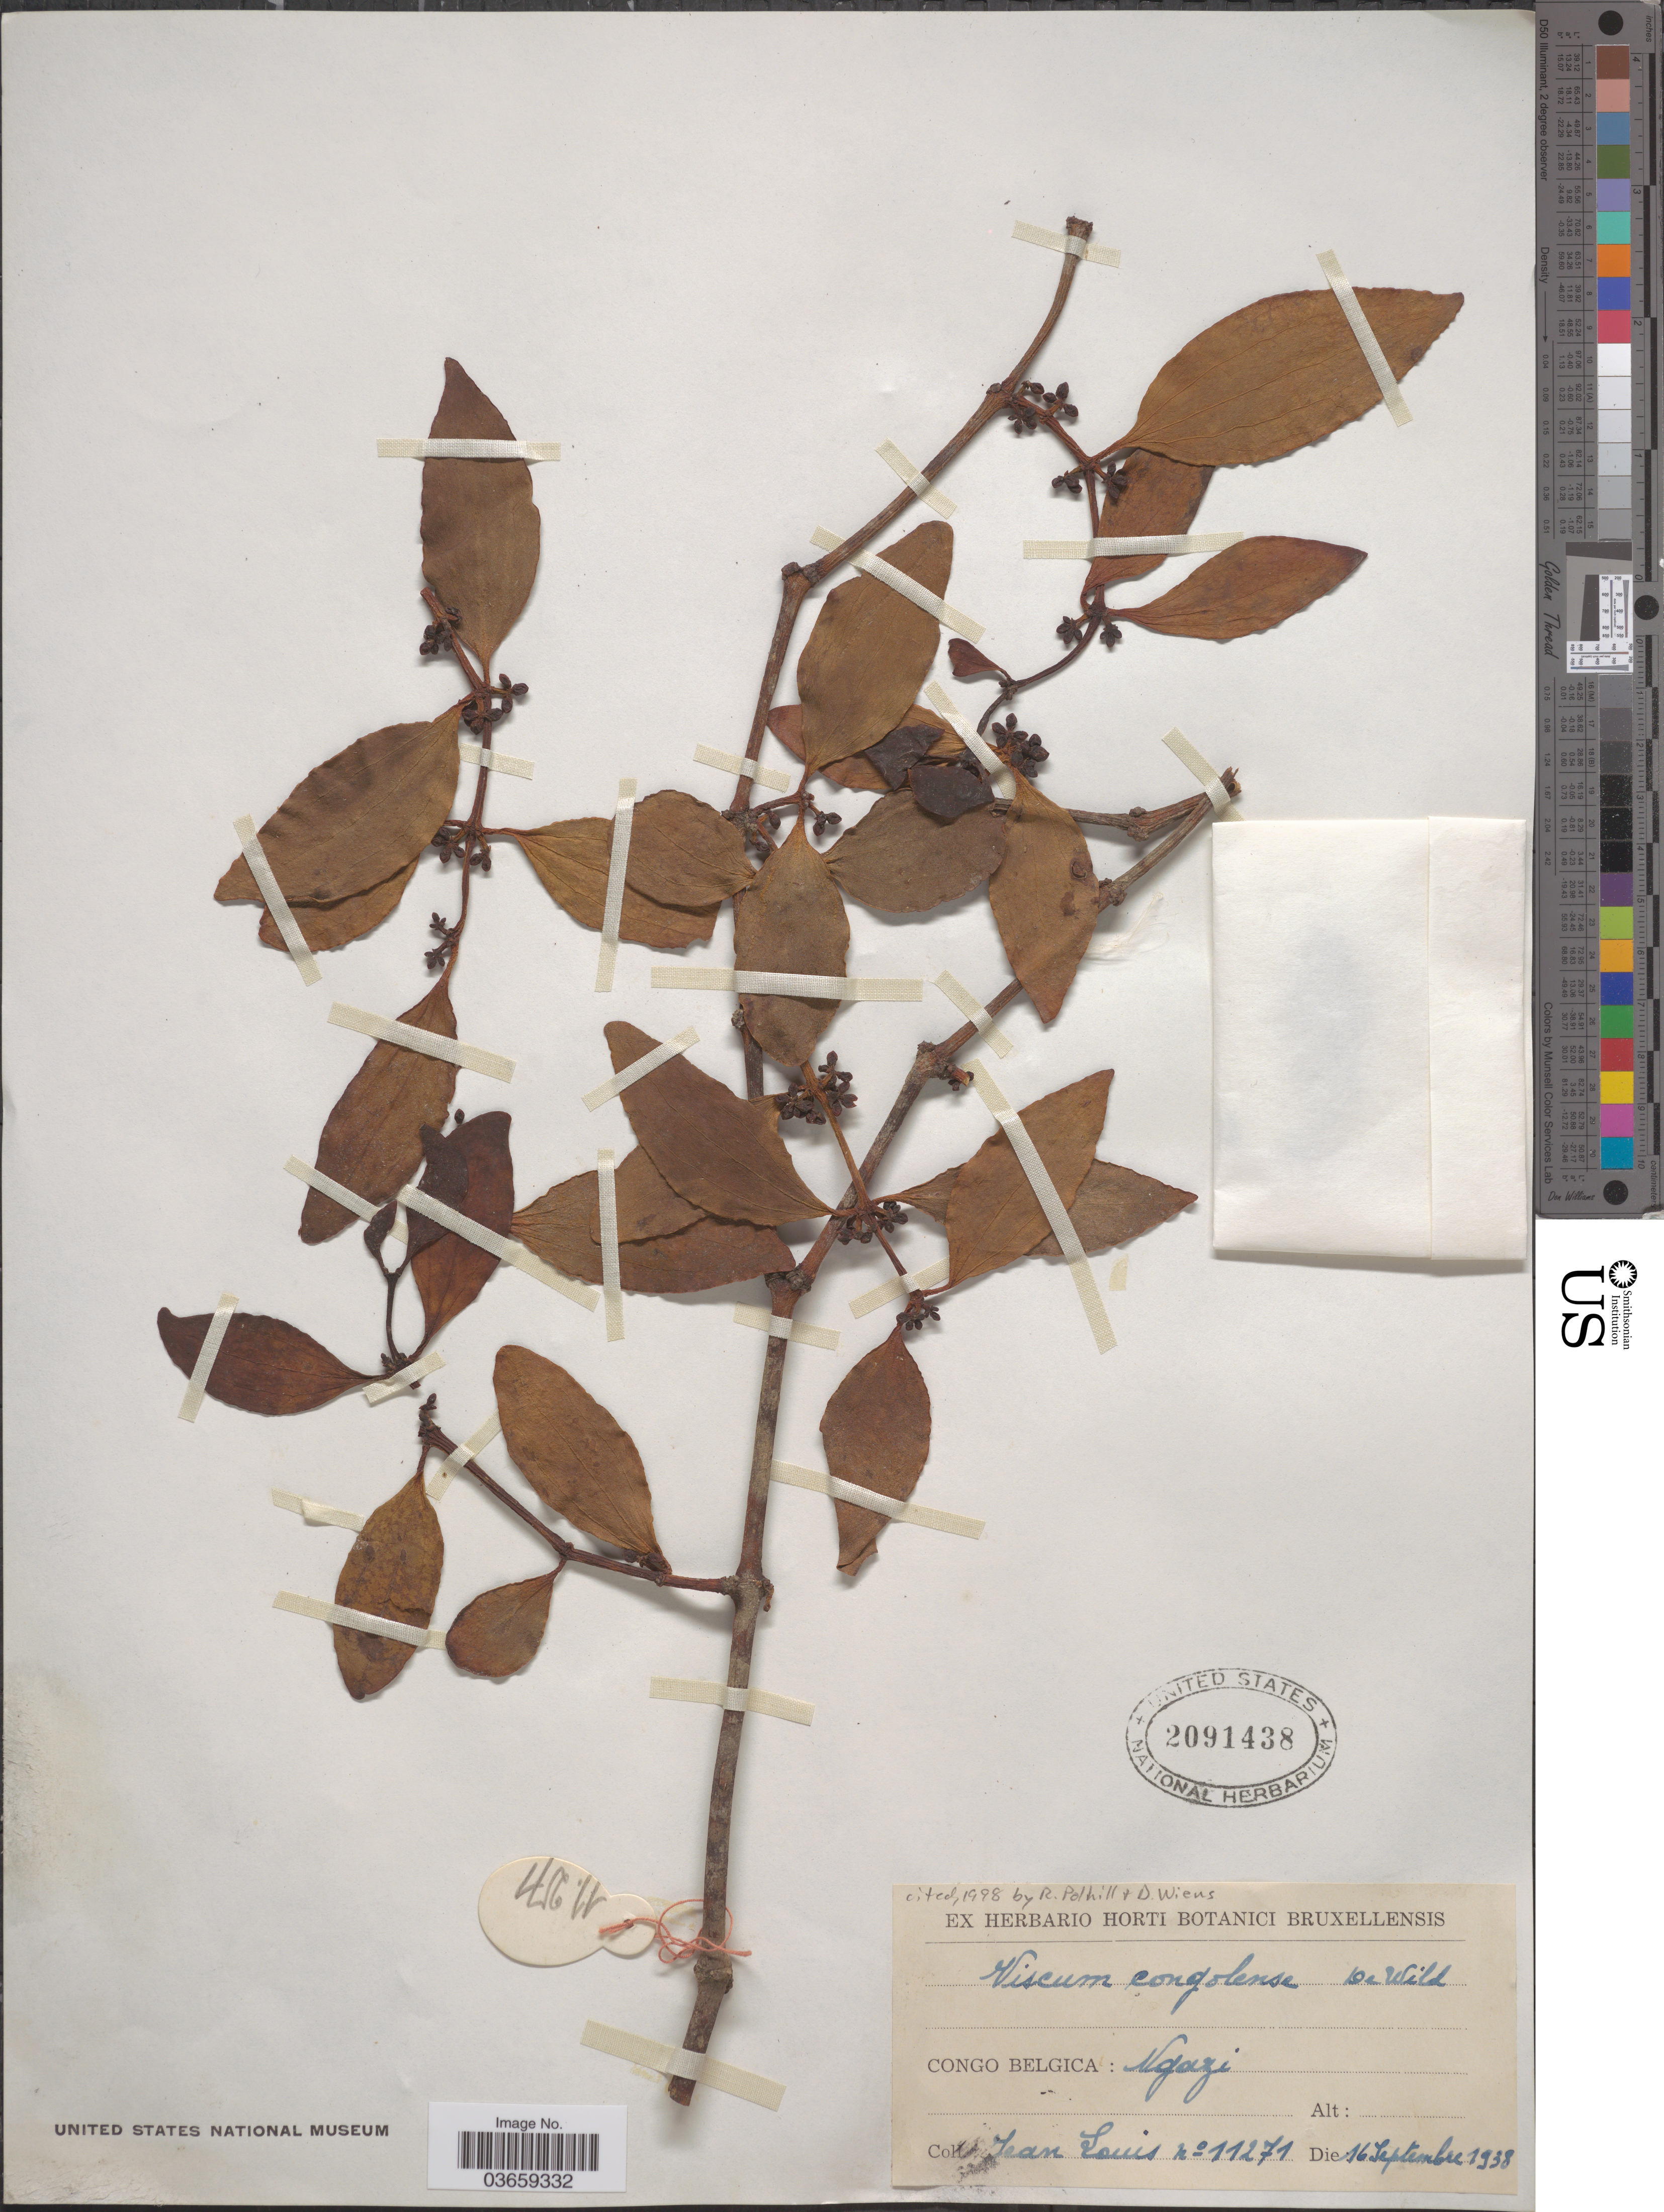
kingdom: Plantae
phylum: Tracheophyta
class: Magnoliopsida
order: Santalales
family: Viscaceae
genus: Viscum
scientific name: Viscum congolense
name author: De Wild.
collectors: J. Louis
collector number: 11271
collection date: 1938-09-16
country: Congo, Democratic Republic of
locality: Congo Belgica: Ngazi.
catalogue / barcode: US 2091438